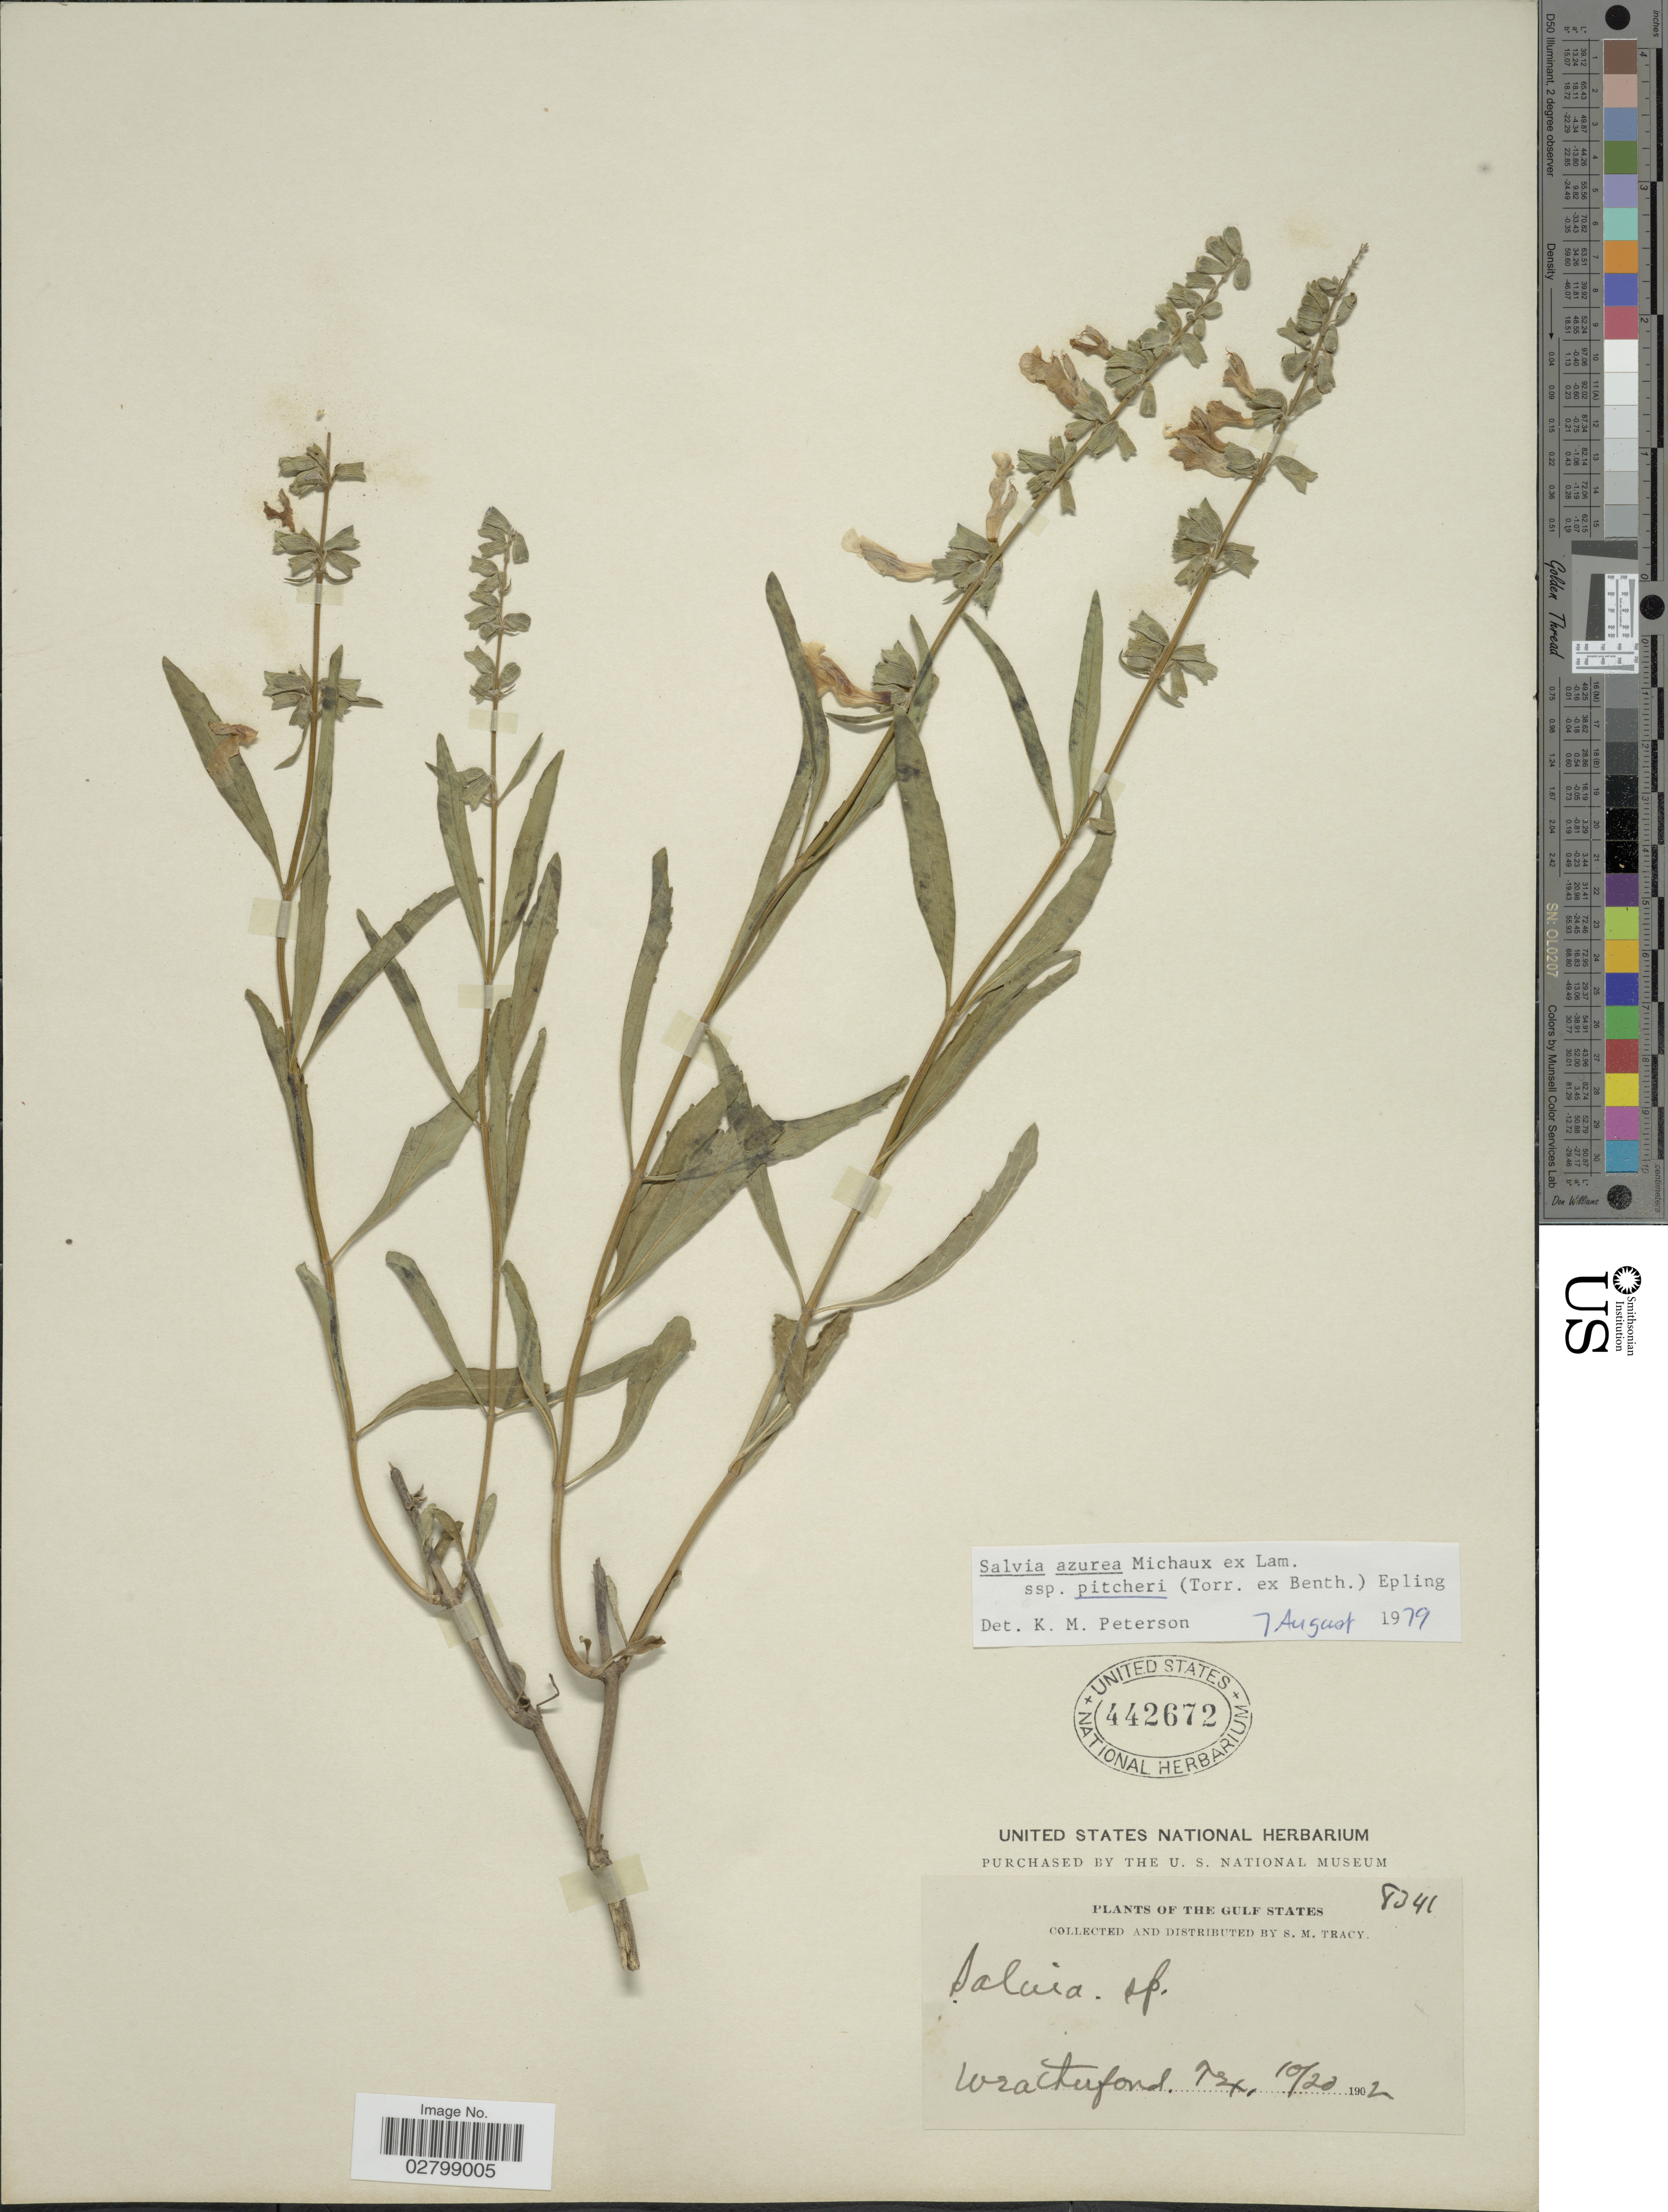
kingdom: Plantae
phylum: Tracheophyta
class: Magnoliopsida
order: Lamiales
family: Lamiaceae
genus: Salvia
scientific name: Salvia azurea subsp. pitcheri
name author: Michx. ex Lam.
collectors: S. M. Tracy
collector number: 8341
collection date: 1902-10-20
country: United States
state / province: Texas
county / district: Parker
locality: Weatherford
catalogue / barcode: US 442672